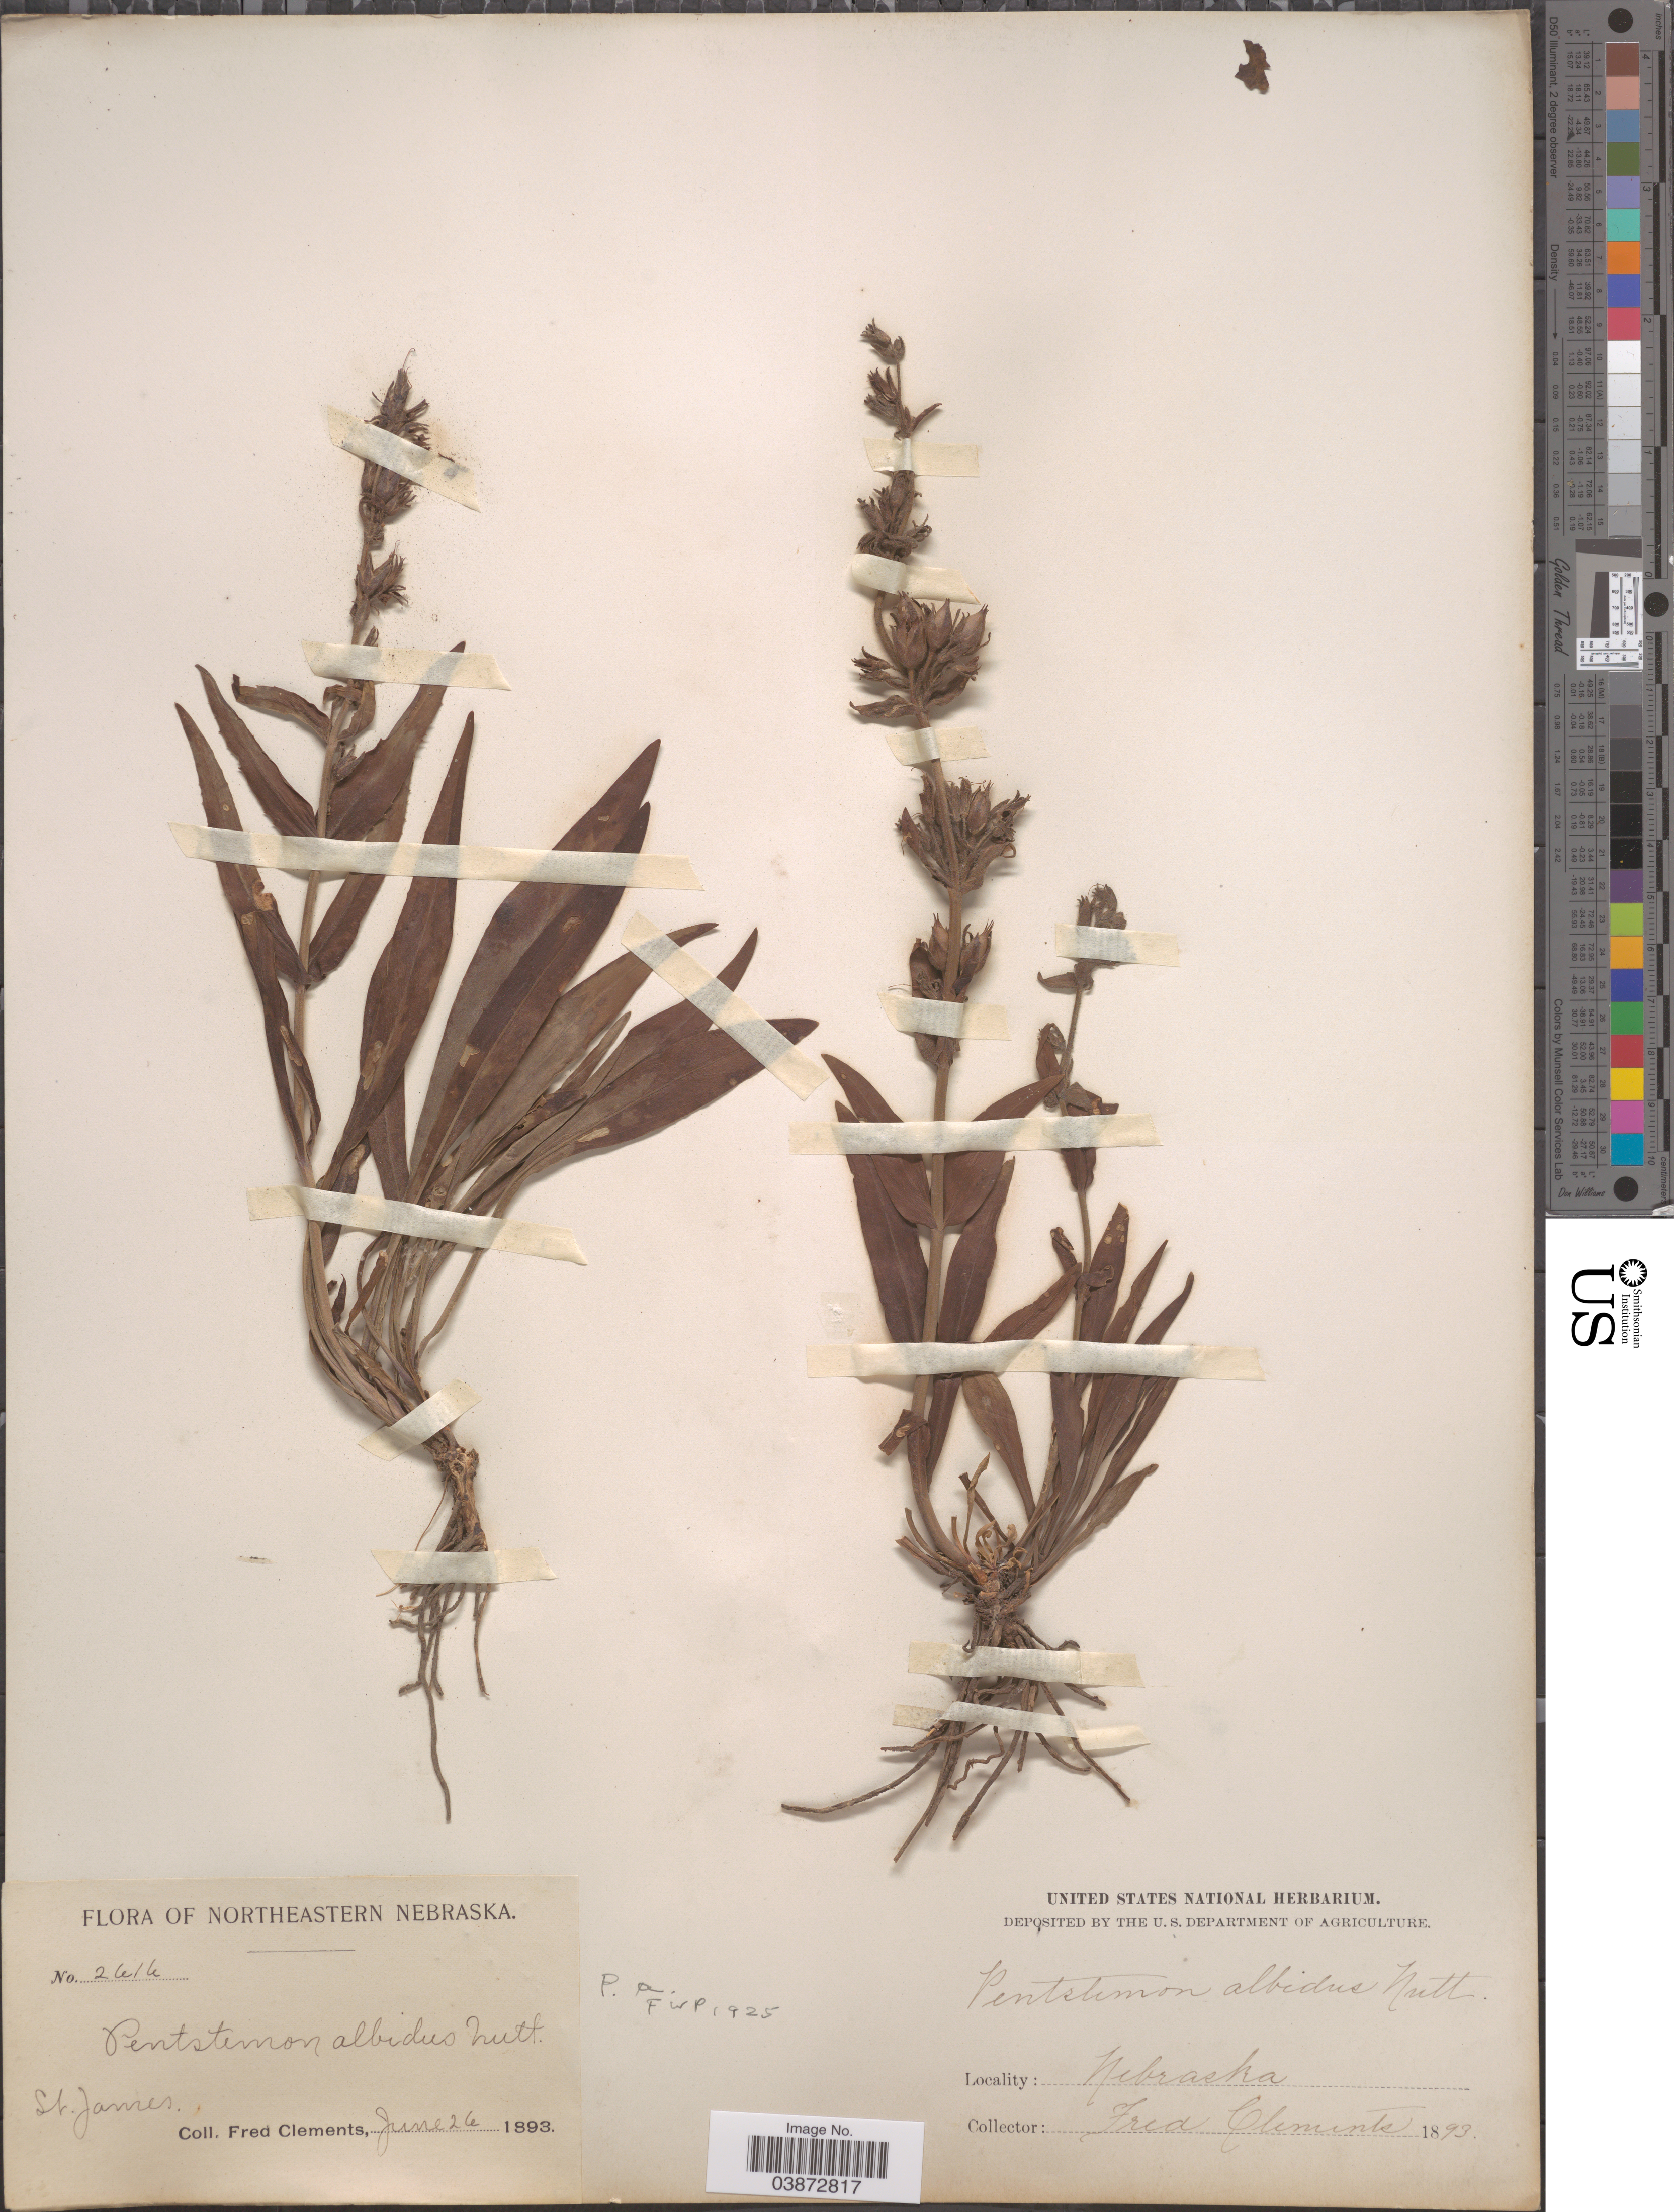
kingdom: Plantae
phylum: Tracheophyta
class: Magnoliopsida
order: Lamiales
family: Plantaginaceae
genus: Penstemon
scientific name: Penstemon albidus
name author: Nutt.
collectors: F. Clements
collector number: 2616*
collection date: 1893-06-26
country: United States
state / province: Nebraska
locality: Northeastern Nebraska. St. James.